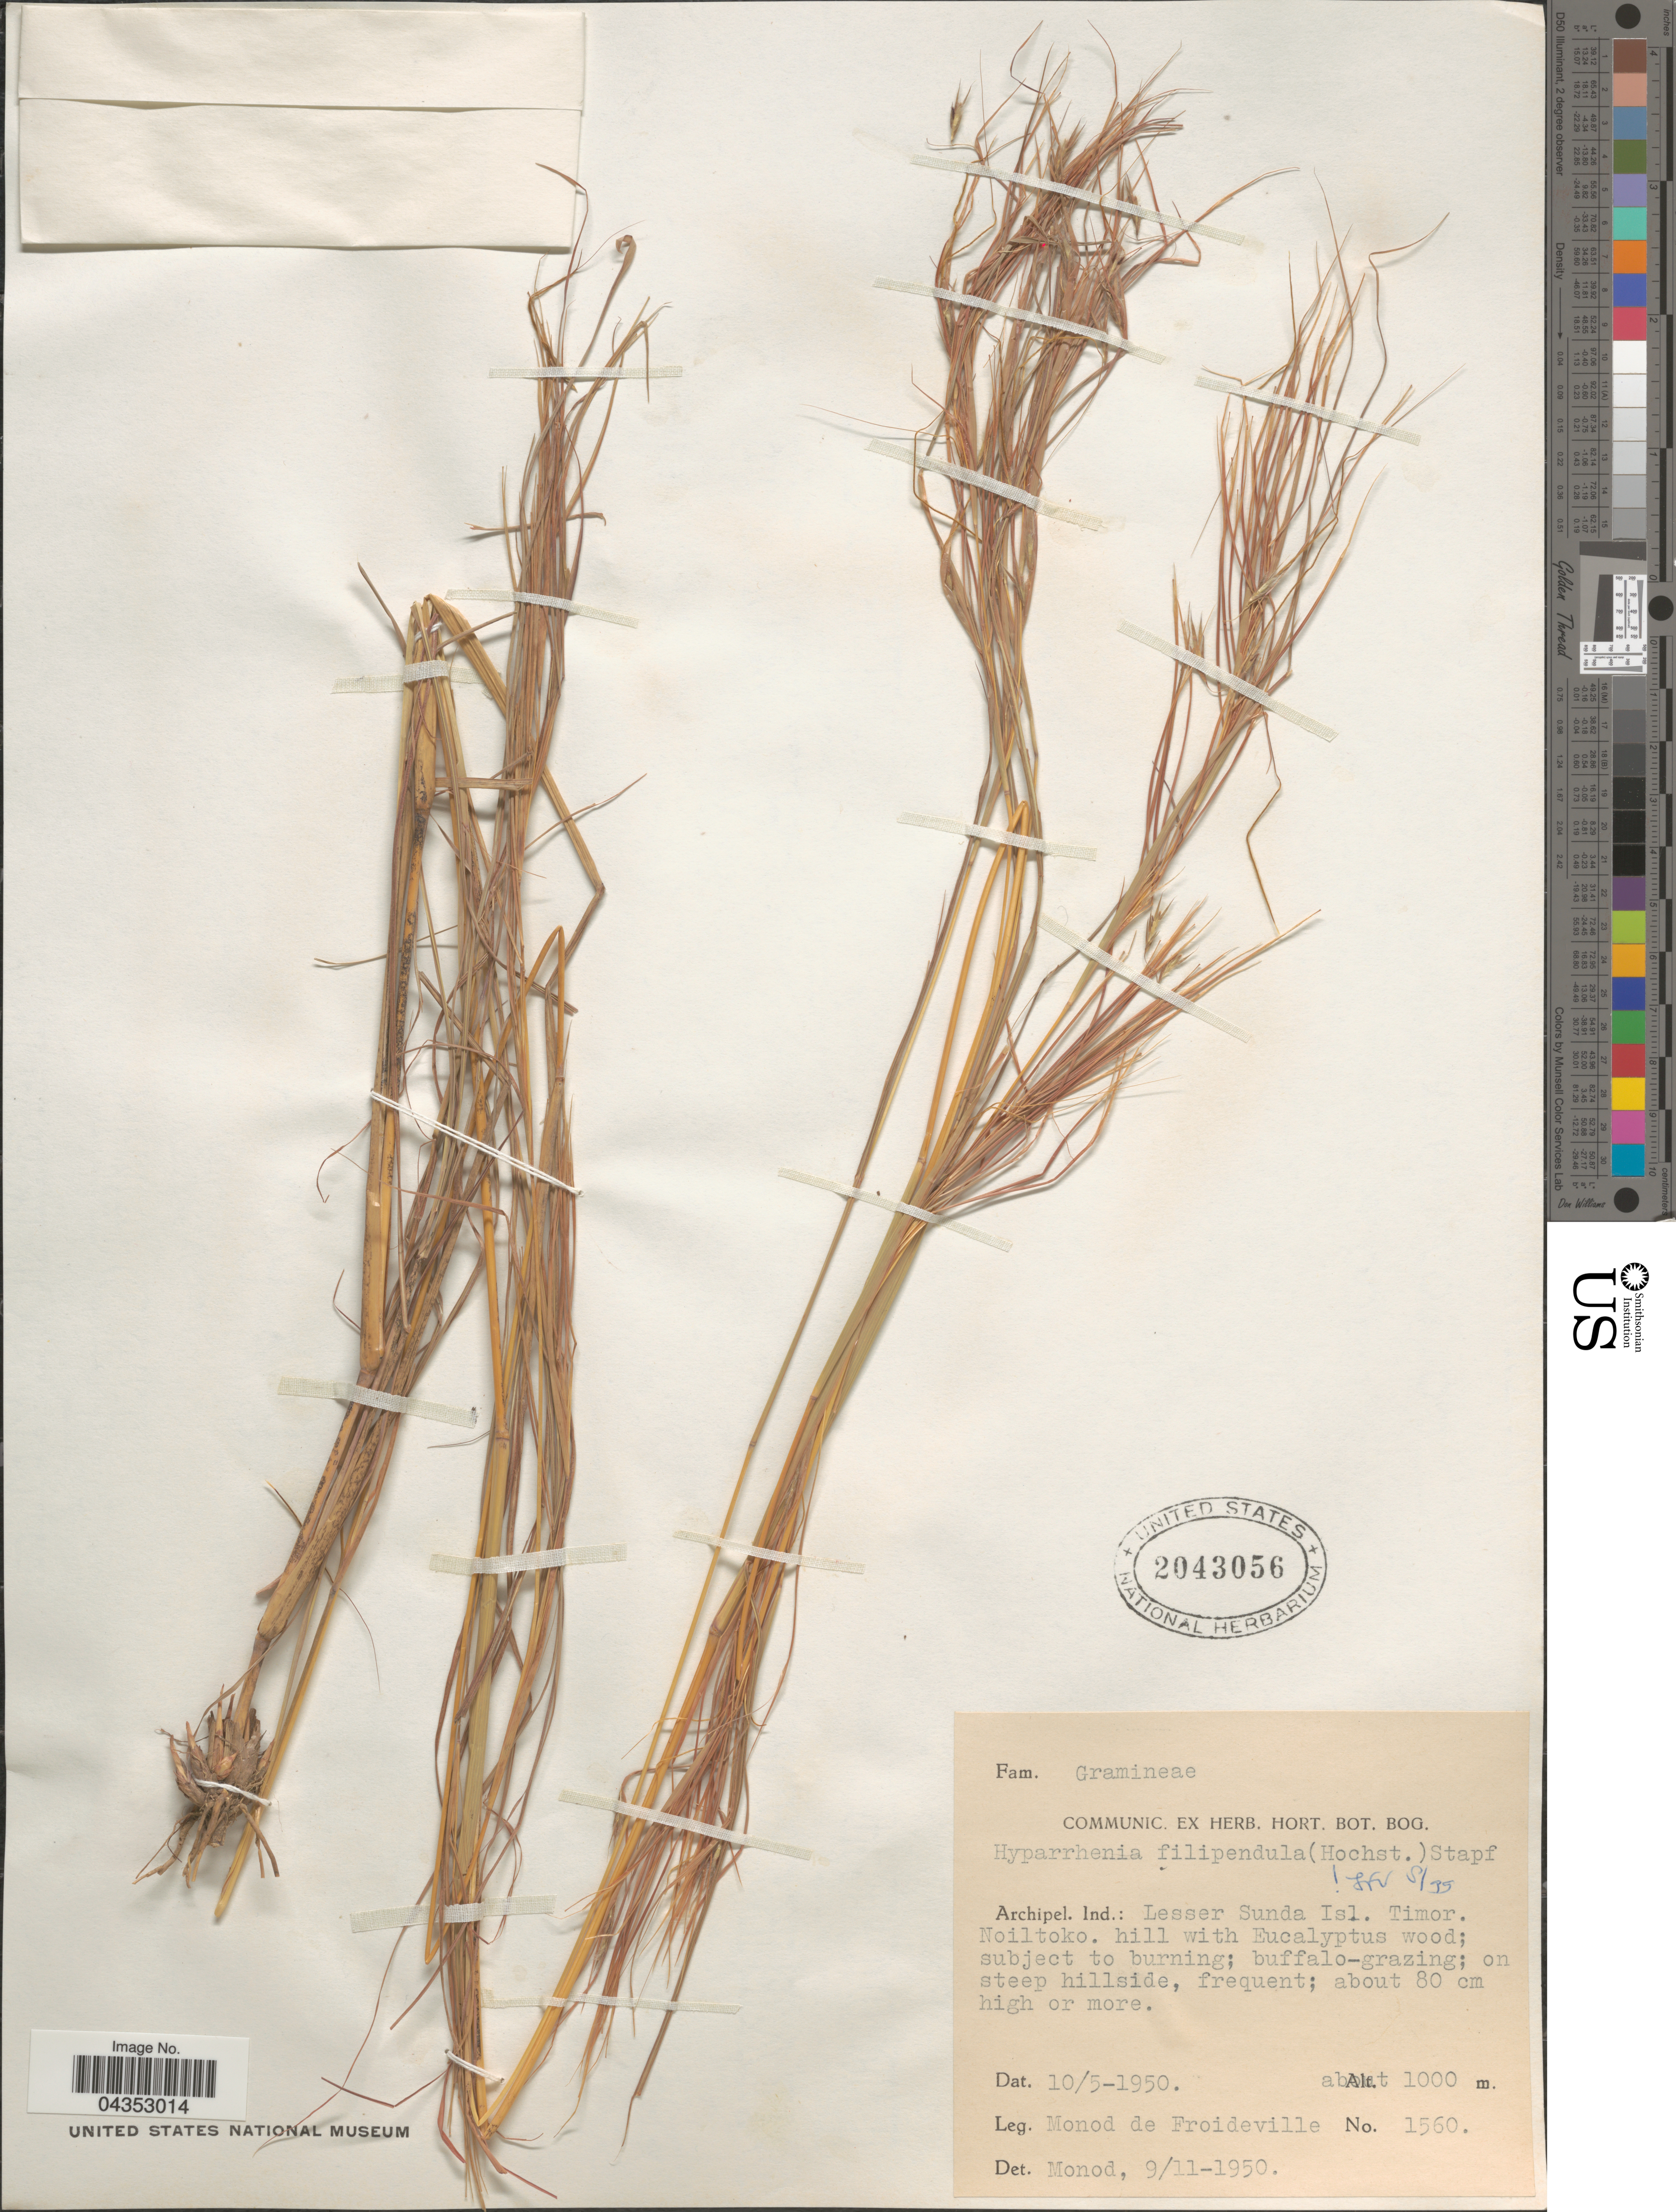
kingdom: Plantae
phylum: Tracheophyta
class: Liliopsida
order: Poales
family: Poaceae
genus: Hyparrhenia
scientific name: Hyparrhenia filipendula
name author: (Hochr.) Stapf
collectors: C. Monod de Froideville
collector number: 1560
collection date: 1950-05-10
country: Indonesia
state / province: Nusa Tenggara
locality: Archipel. Ind.: Lesser Sunda Isl. Timor. Noiltoko.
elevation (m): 1000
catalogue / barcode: US 2043056